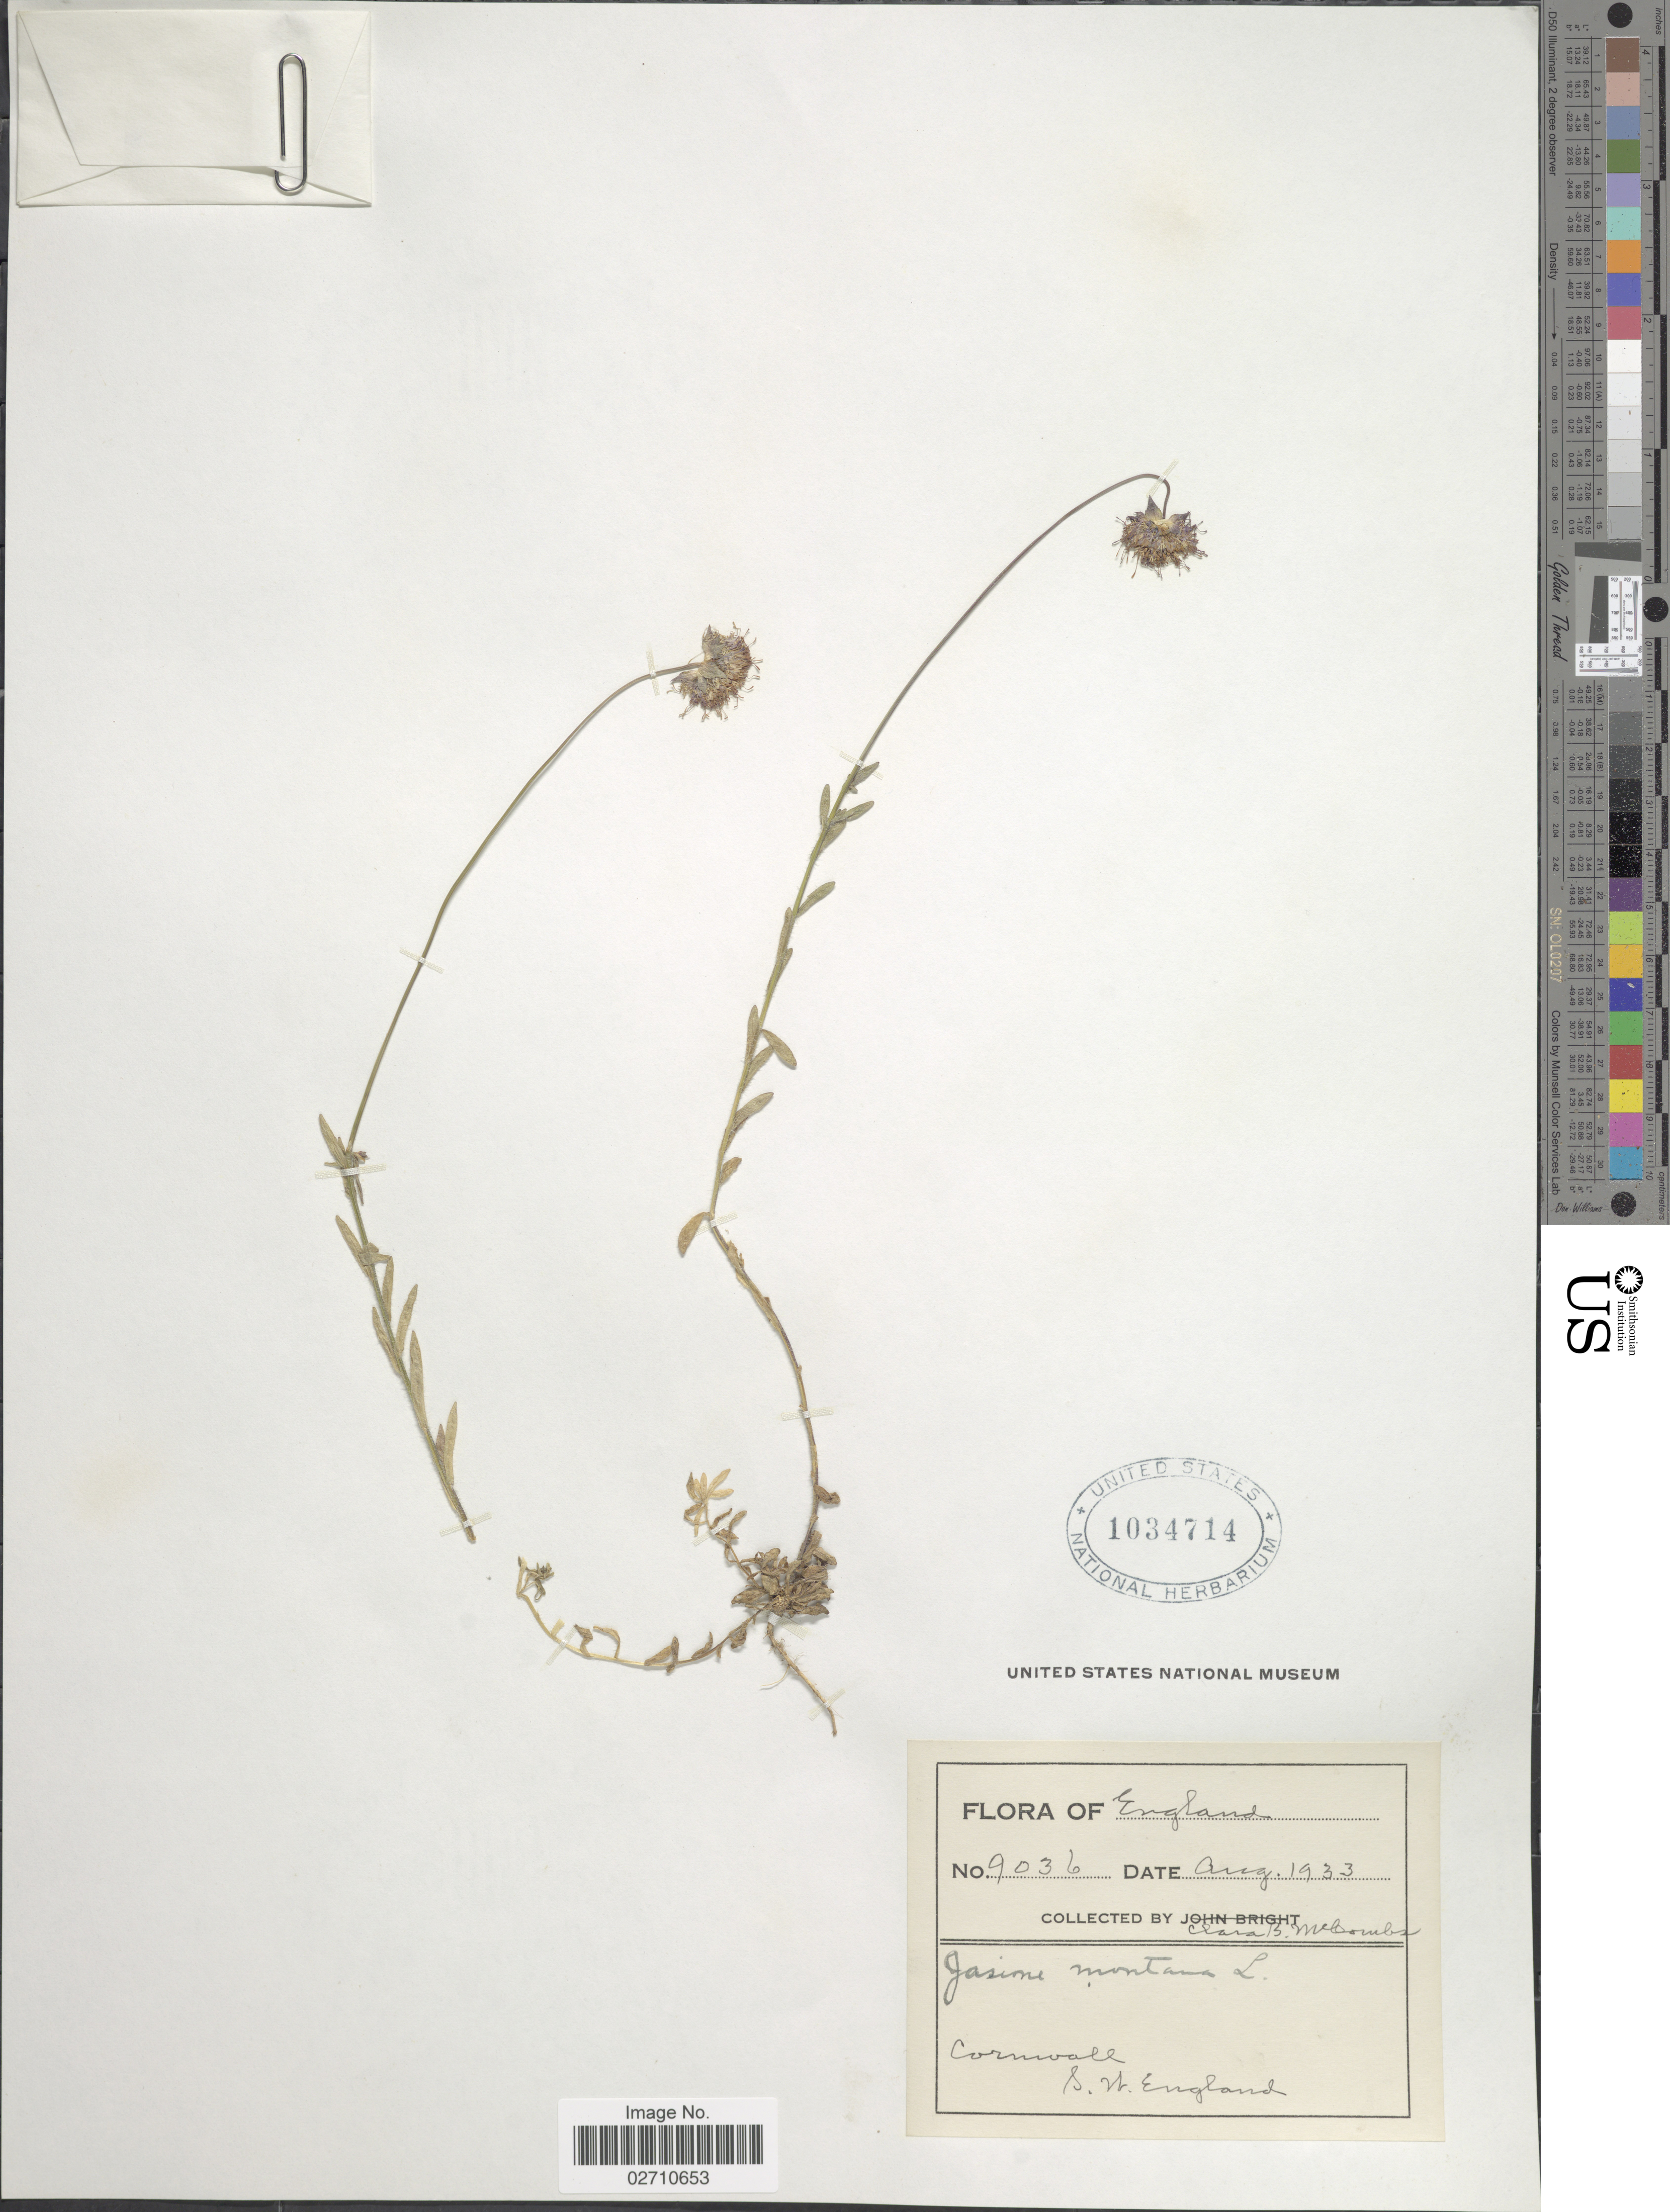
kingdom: Plantae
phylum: Tracheophyta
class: Magnoliopsida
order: Asterales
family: Campanulaceae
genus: Jasione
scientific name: Jasione montana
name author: L.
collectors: C. McCombs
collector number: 9036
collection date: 1933-08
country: United Kingdom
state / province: England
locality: Cornwall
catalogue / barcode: US 1034714